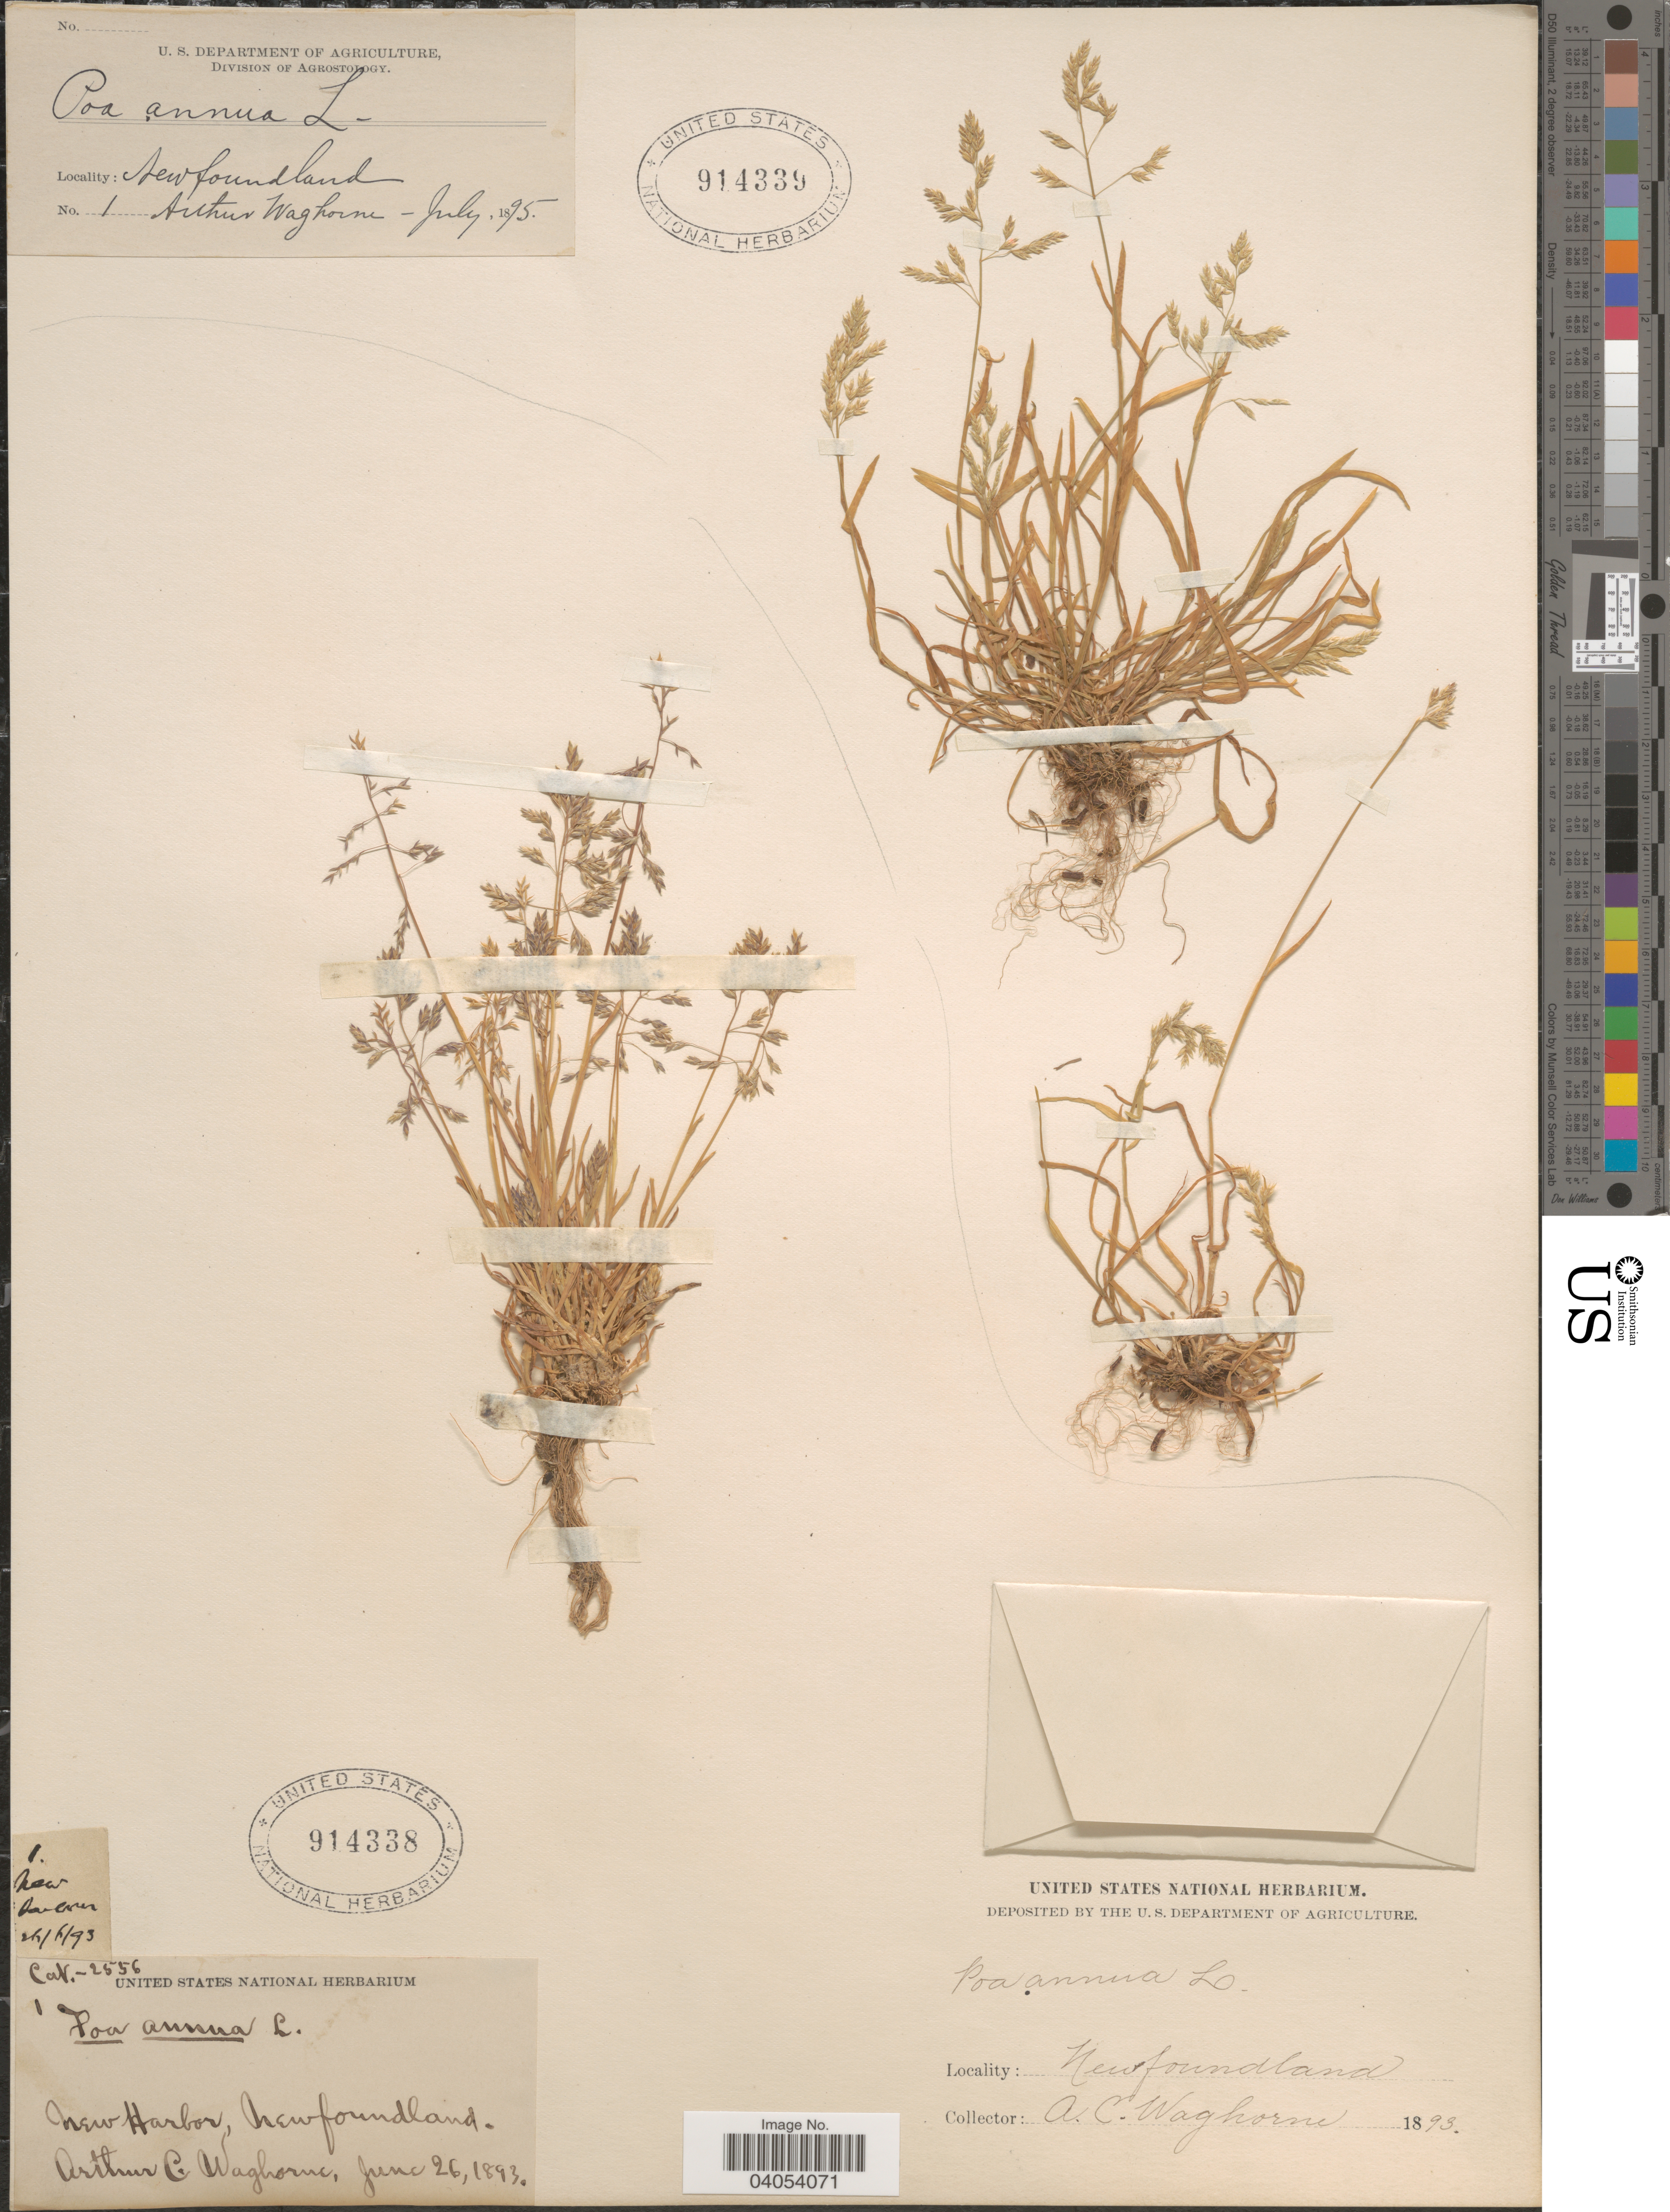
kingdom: Plantae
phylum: Tracheophyta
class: Liliopsida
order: Poales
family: Poaceae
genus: Poa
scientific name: Poa annua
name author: L.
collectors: A. Waghorne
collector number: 1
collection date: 1895-07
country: Canada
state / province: Newfoundland and Labrador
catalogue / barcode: US 914339